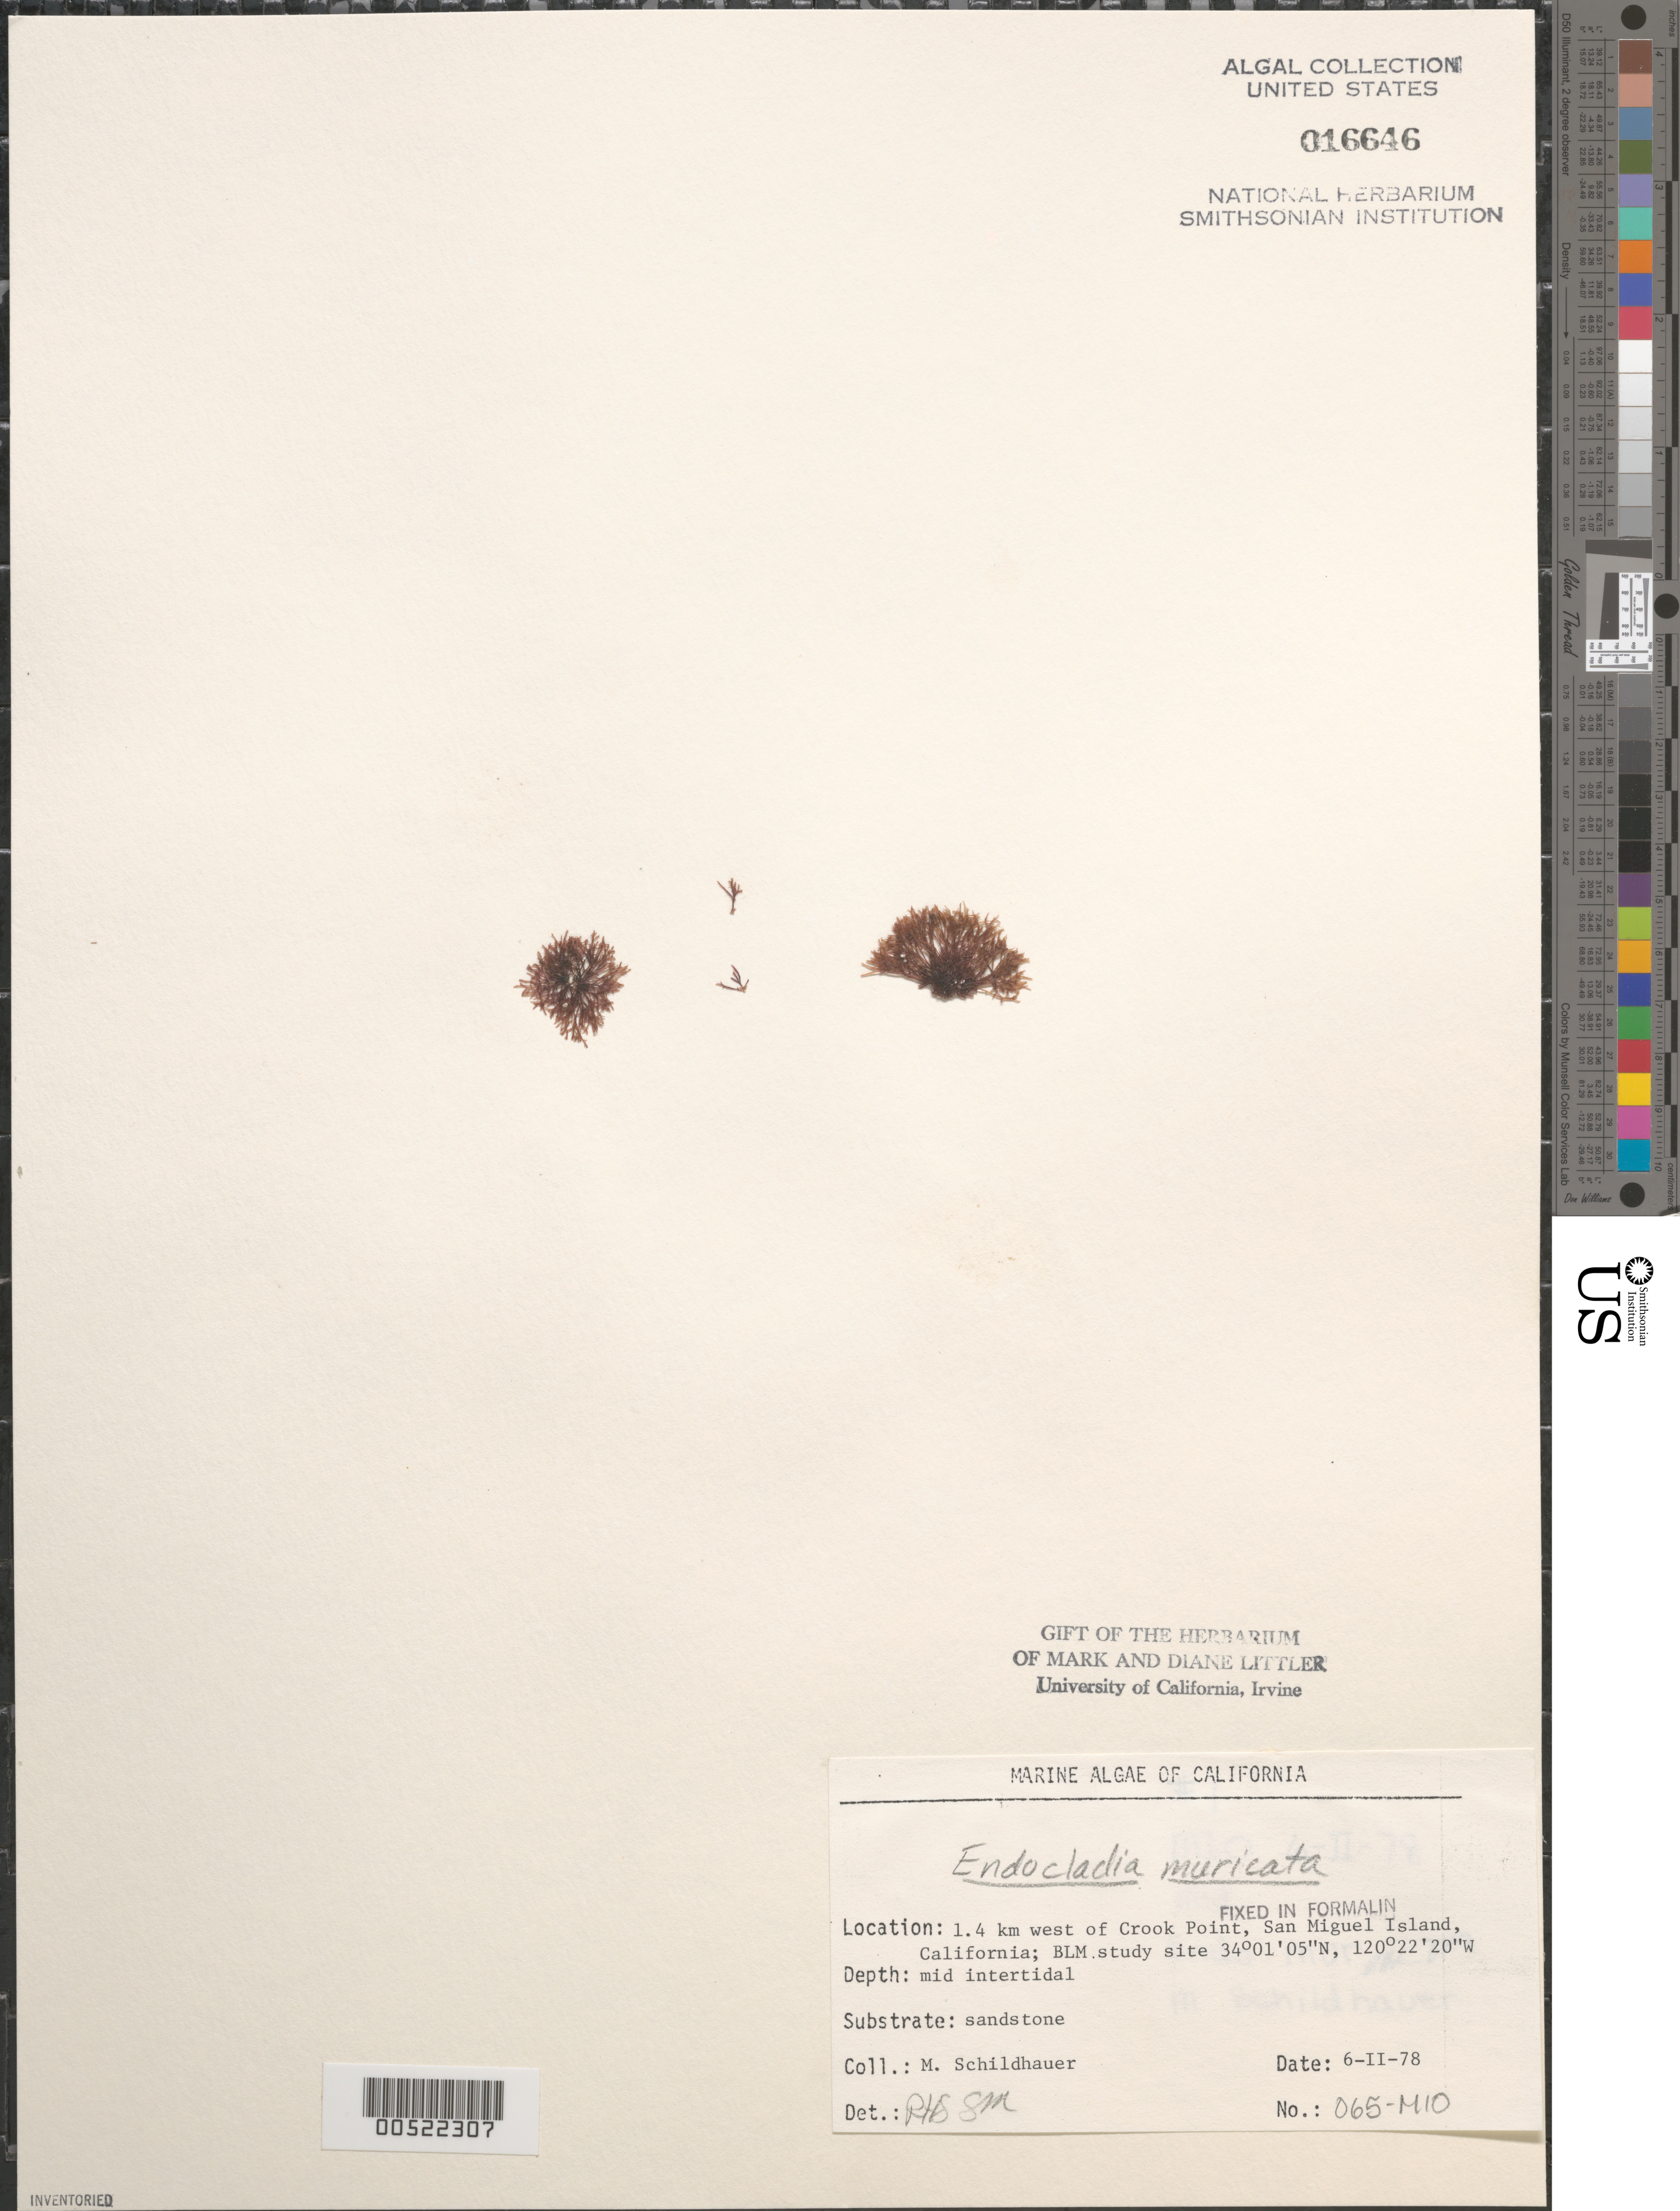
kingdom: Plantae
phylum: Rhodophyta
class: Florideophyceae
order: Gigartinales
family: Endocladiaceae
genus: Endocladia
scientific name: Endocladia muricata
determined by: Sims, Robert H.; Murray, S. N.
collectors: M. Schildhauer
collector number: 065-mio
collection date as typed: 06 Feb 1978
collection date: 1978-02-06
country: United States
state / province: California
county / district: Santa Barbara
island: San Miguel Island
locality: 1.4 km north of Crook Point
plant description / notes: BLM-SOCALBIGHT Rocky Intertidal Survey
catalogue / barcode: US 16646